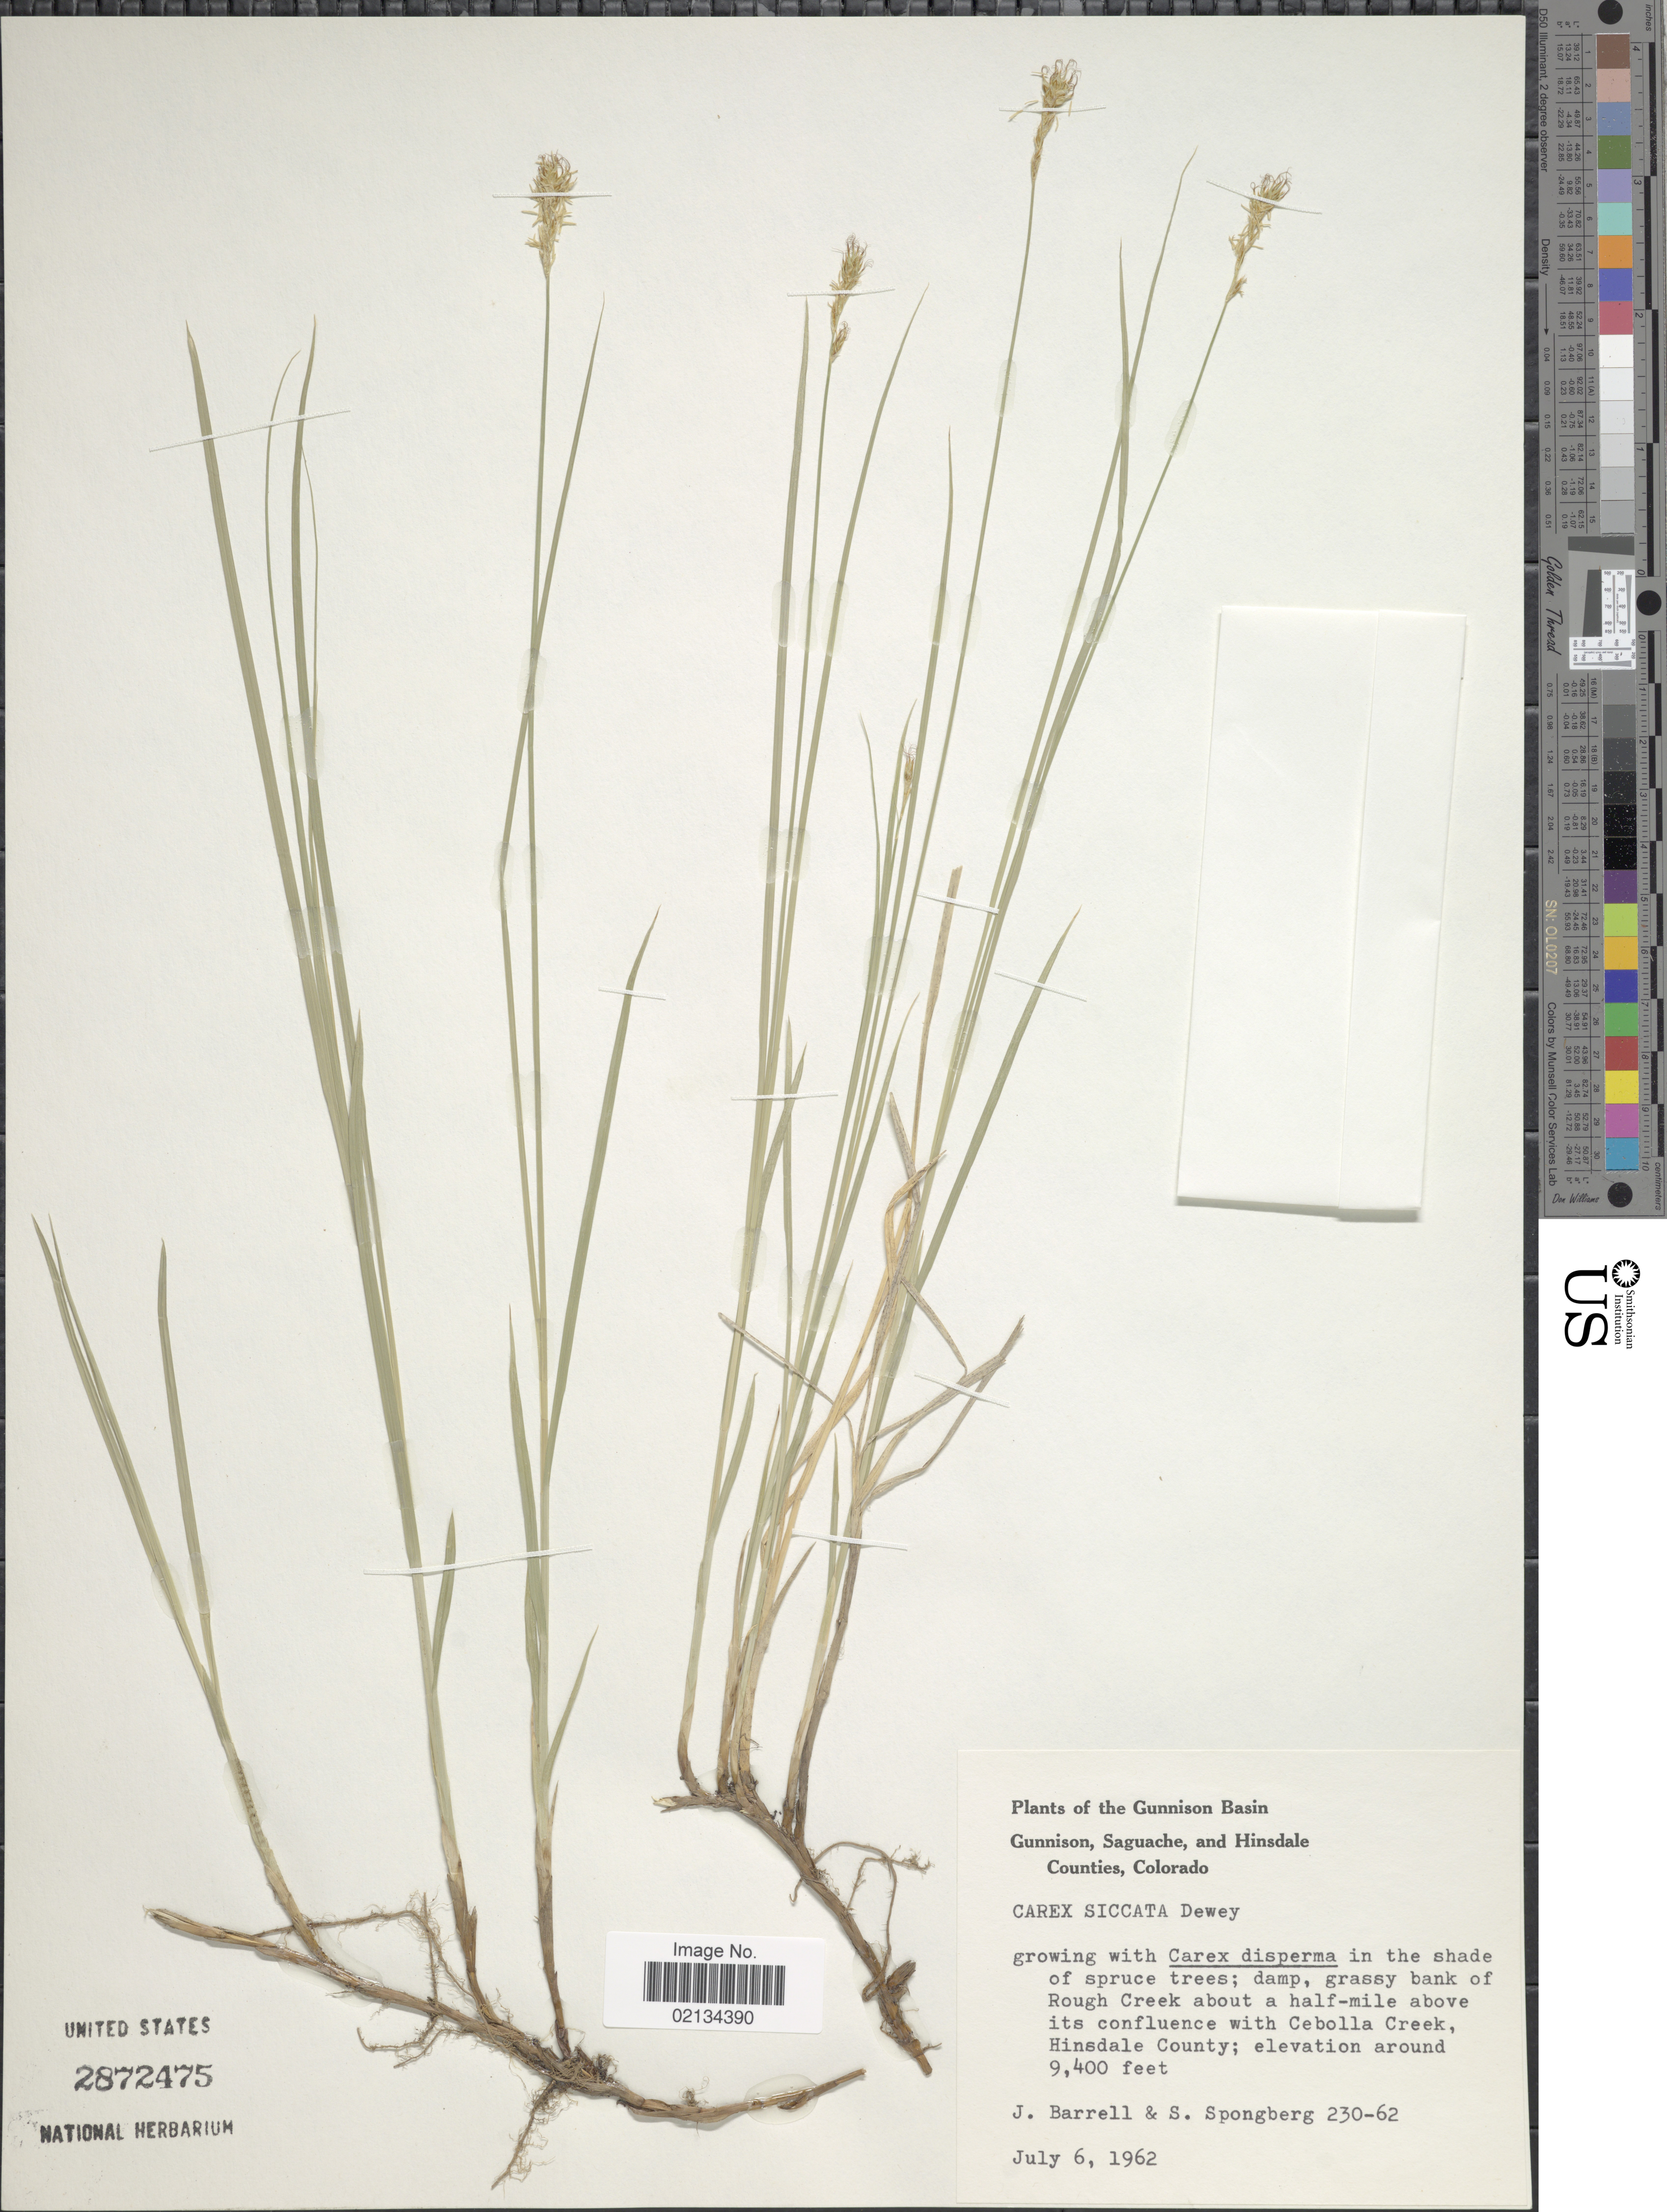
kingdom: Plantae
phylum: Tracheophyta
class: Liliopsida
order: Poales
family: Cyperaceae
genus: Carex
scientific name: Carex siccata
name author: Dewey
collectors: J. Barrell & S. A.Spongberg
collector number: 230-62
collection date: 1962-07-06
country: United States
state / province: Colorado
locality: The Gunnison Basin, Gunnison, Saguache, and Hinsdale Counties, damp, grassy bank of Rough Creek about a half-mile above its confluence with Cebolla Creek, Hinsdale County.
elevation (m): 2865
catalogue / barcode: US 2872475